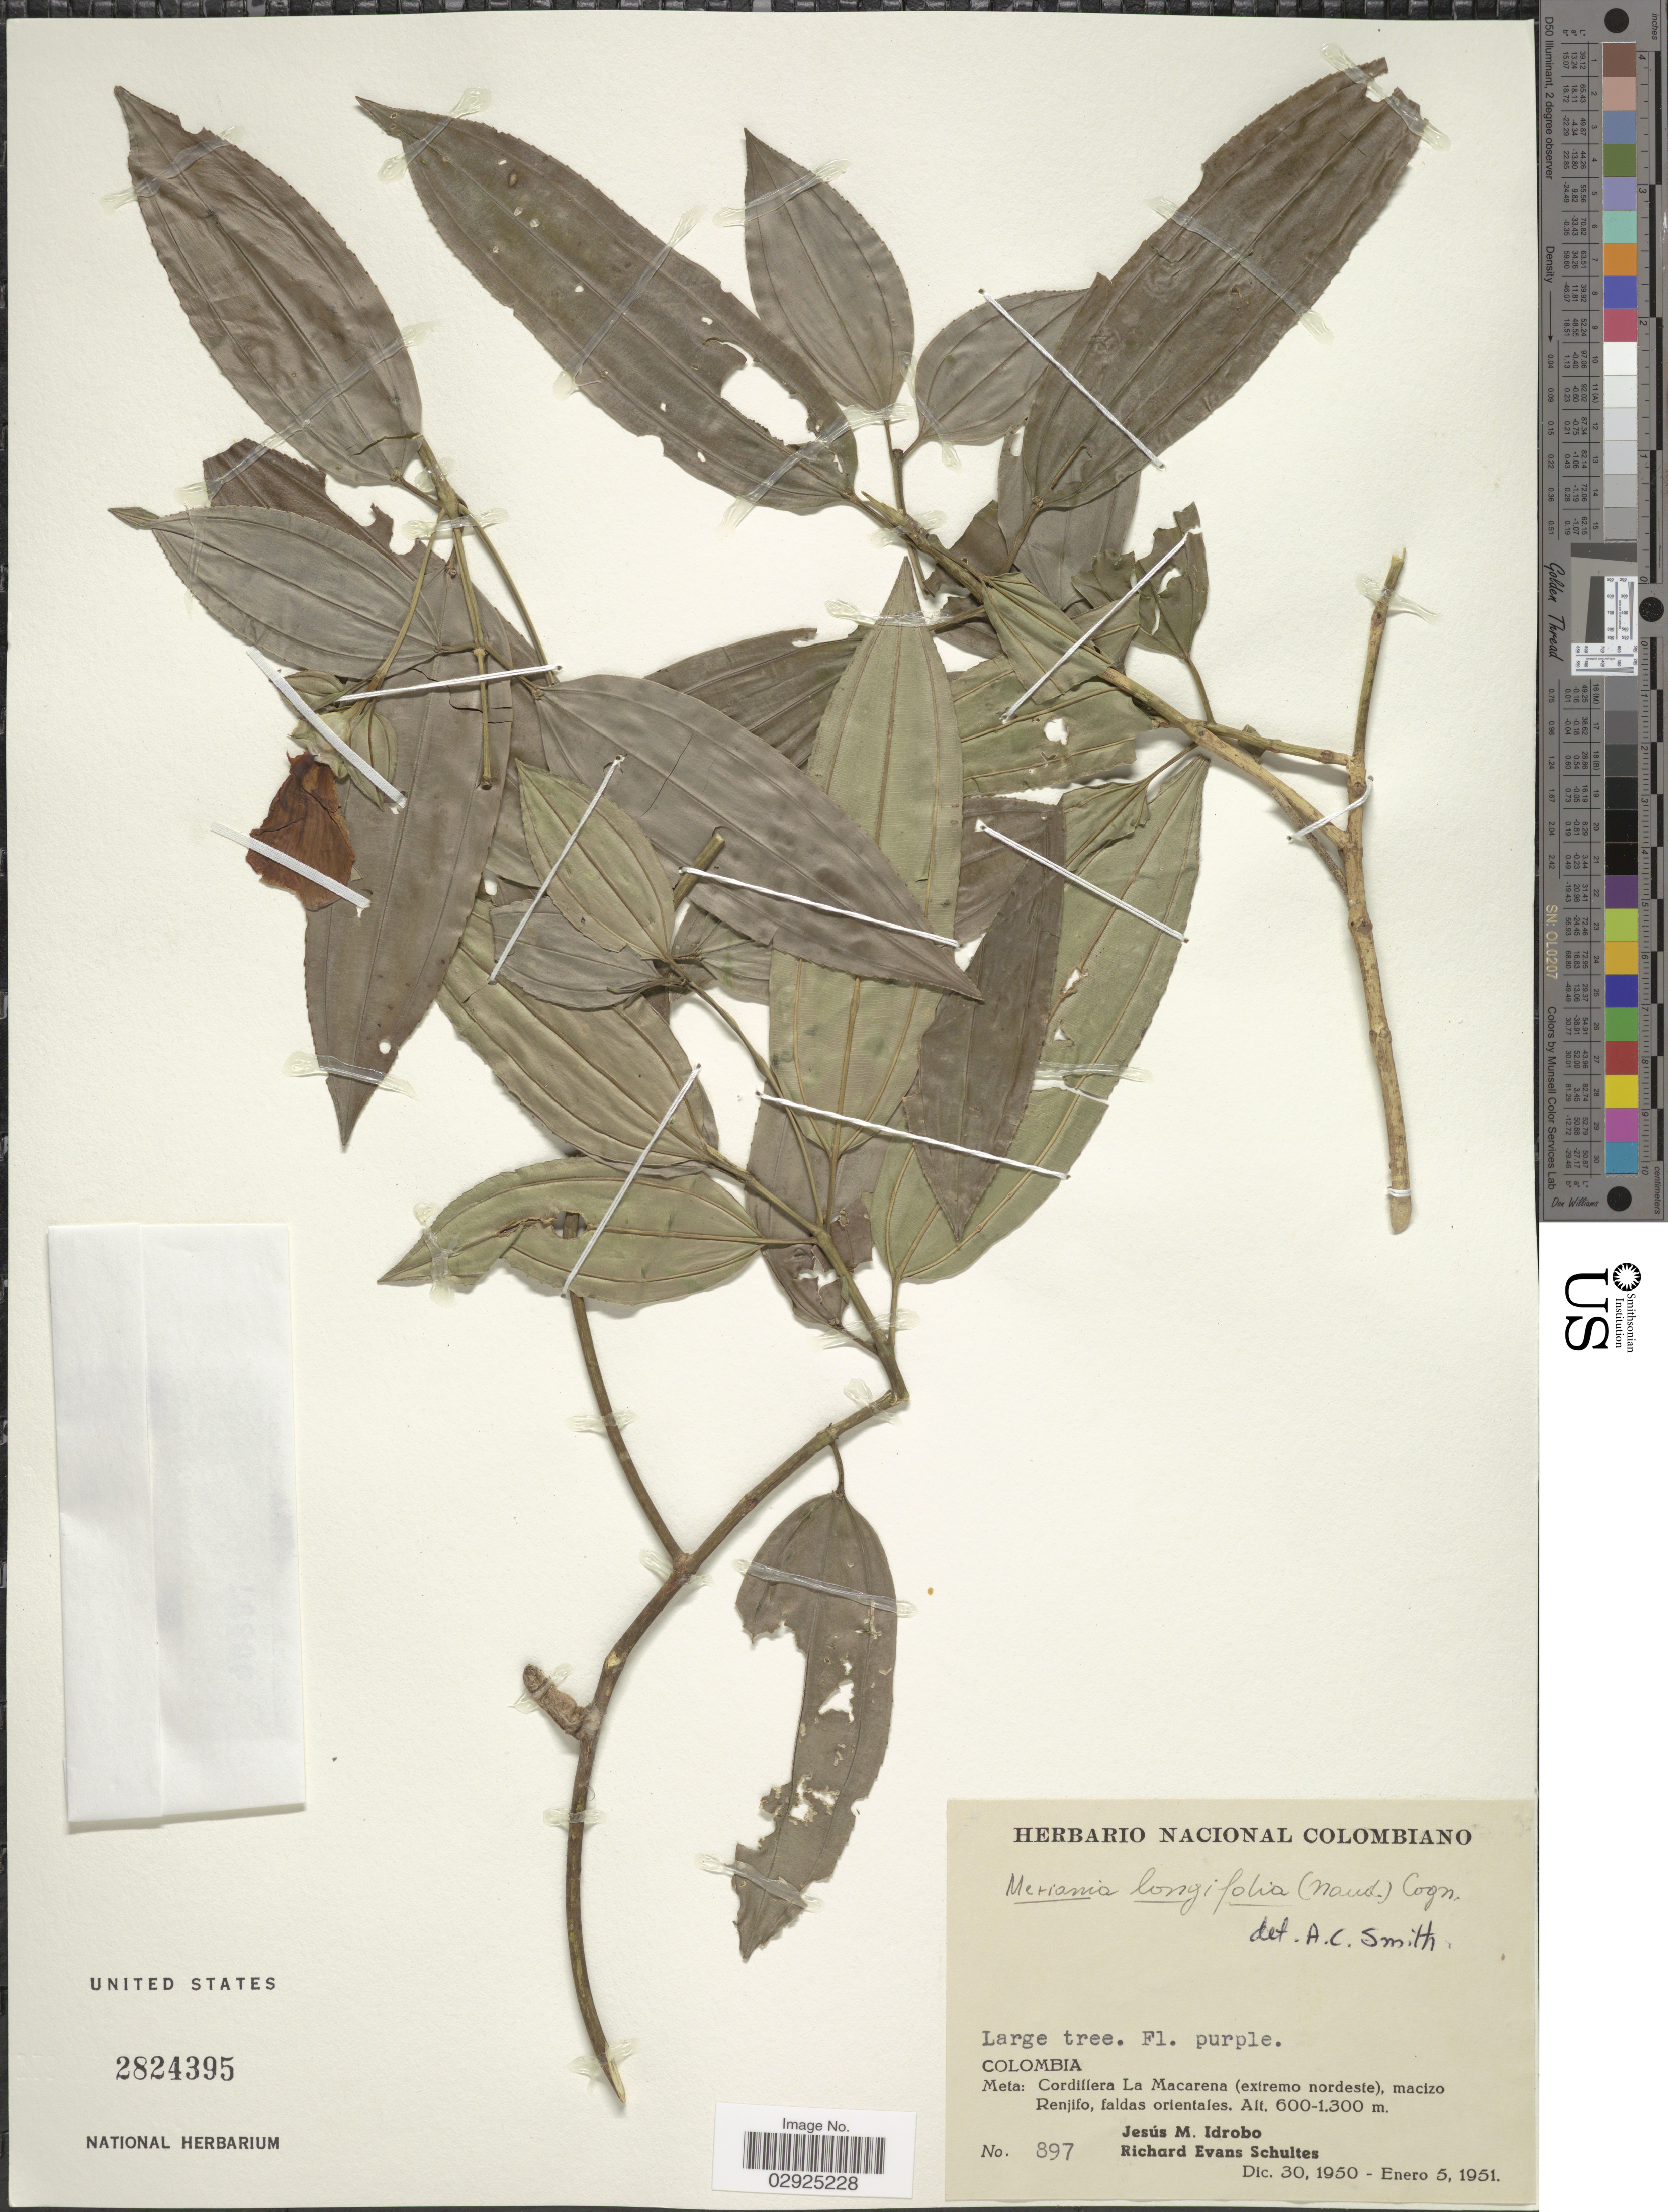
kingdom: Plantae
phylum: Tracheophyta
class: Magnoliopsida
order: Myrtales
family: Melastomataceae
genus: Meriania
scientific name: Meriania longifolia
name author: (Naudin) Cogn.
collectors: J. M. Idrobo & R. E. Schultes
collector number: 897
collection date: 1950-12-30/1951-01-05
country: Colombia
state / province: Meta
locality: Cordillera La Macarena (extremo nordeste), macizo Renjifo, faldas orientales.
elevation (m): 600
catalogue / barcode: US 2824395